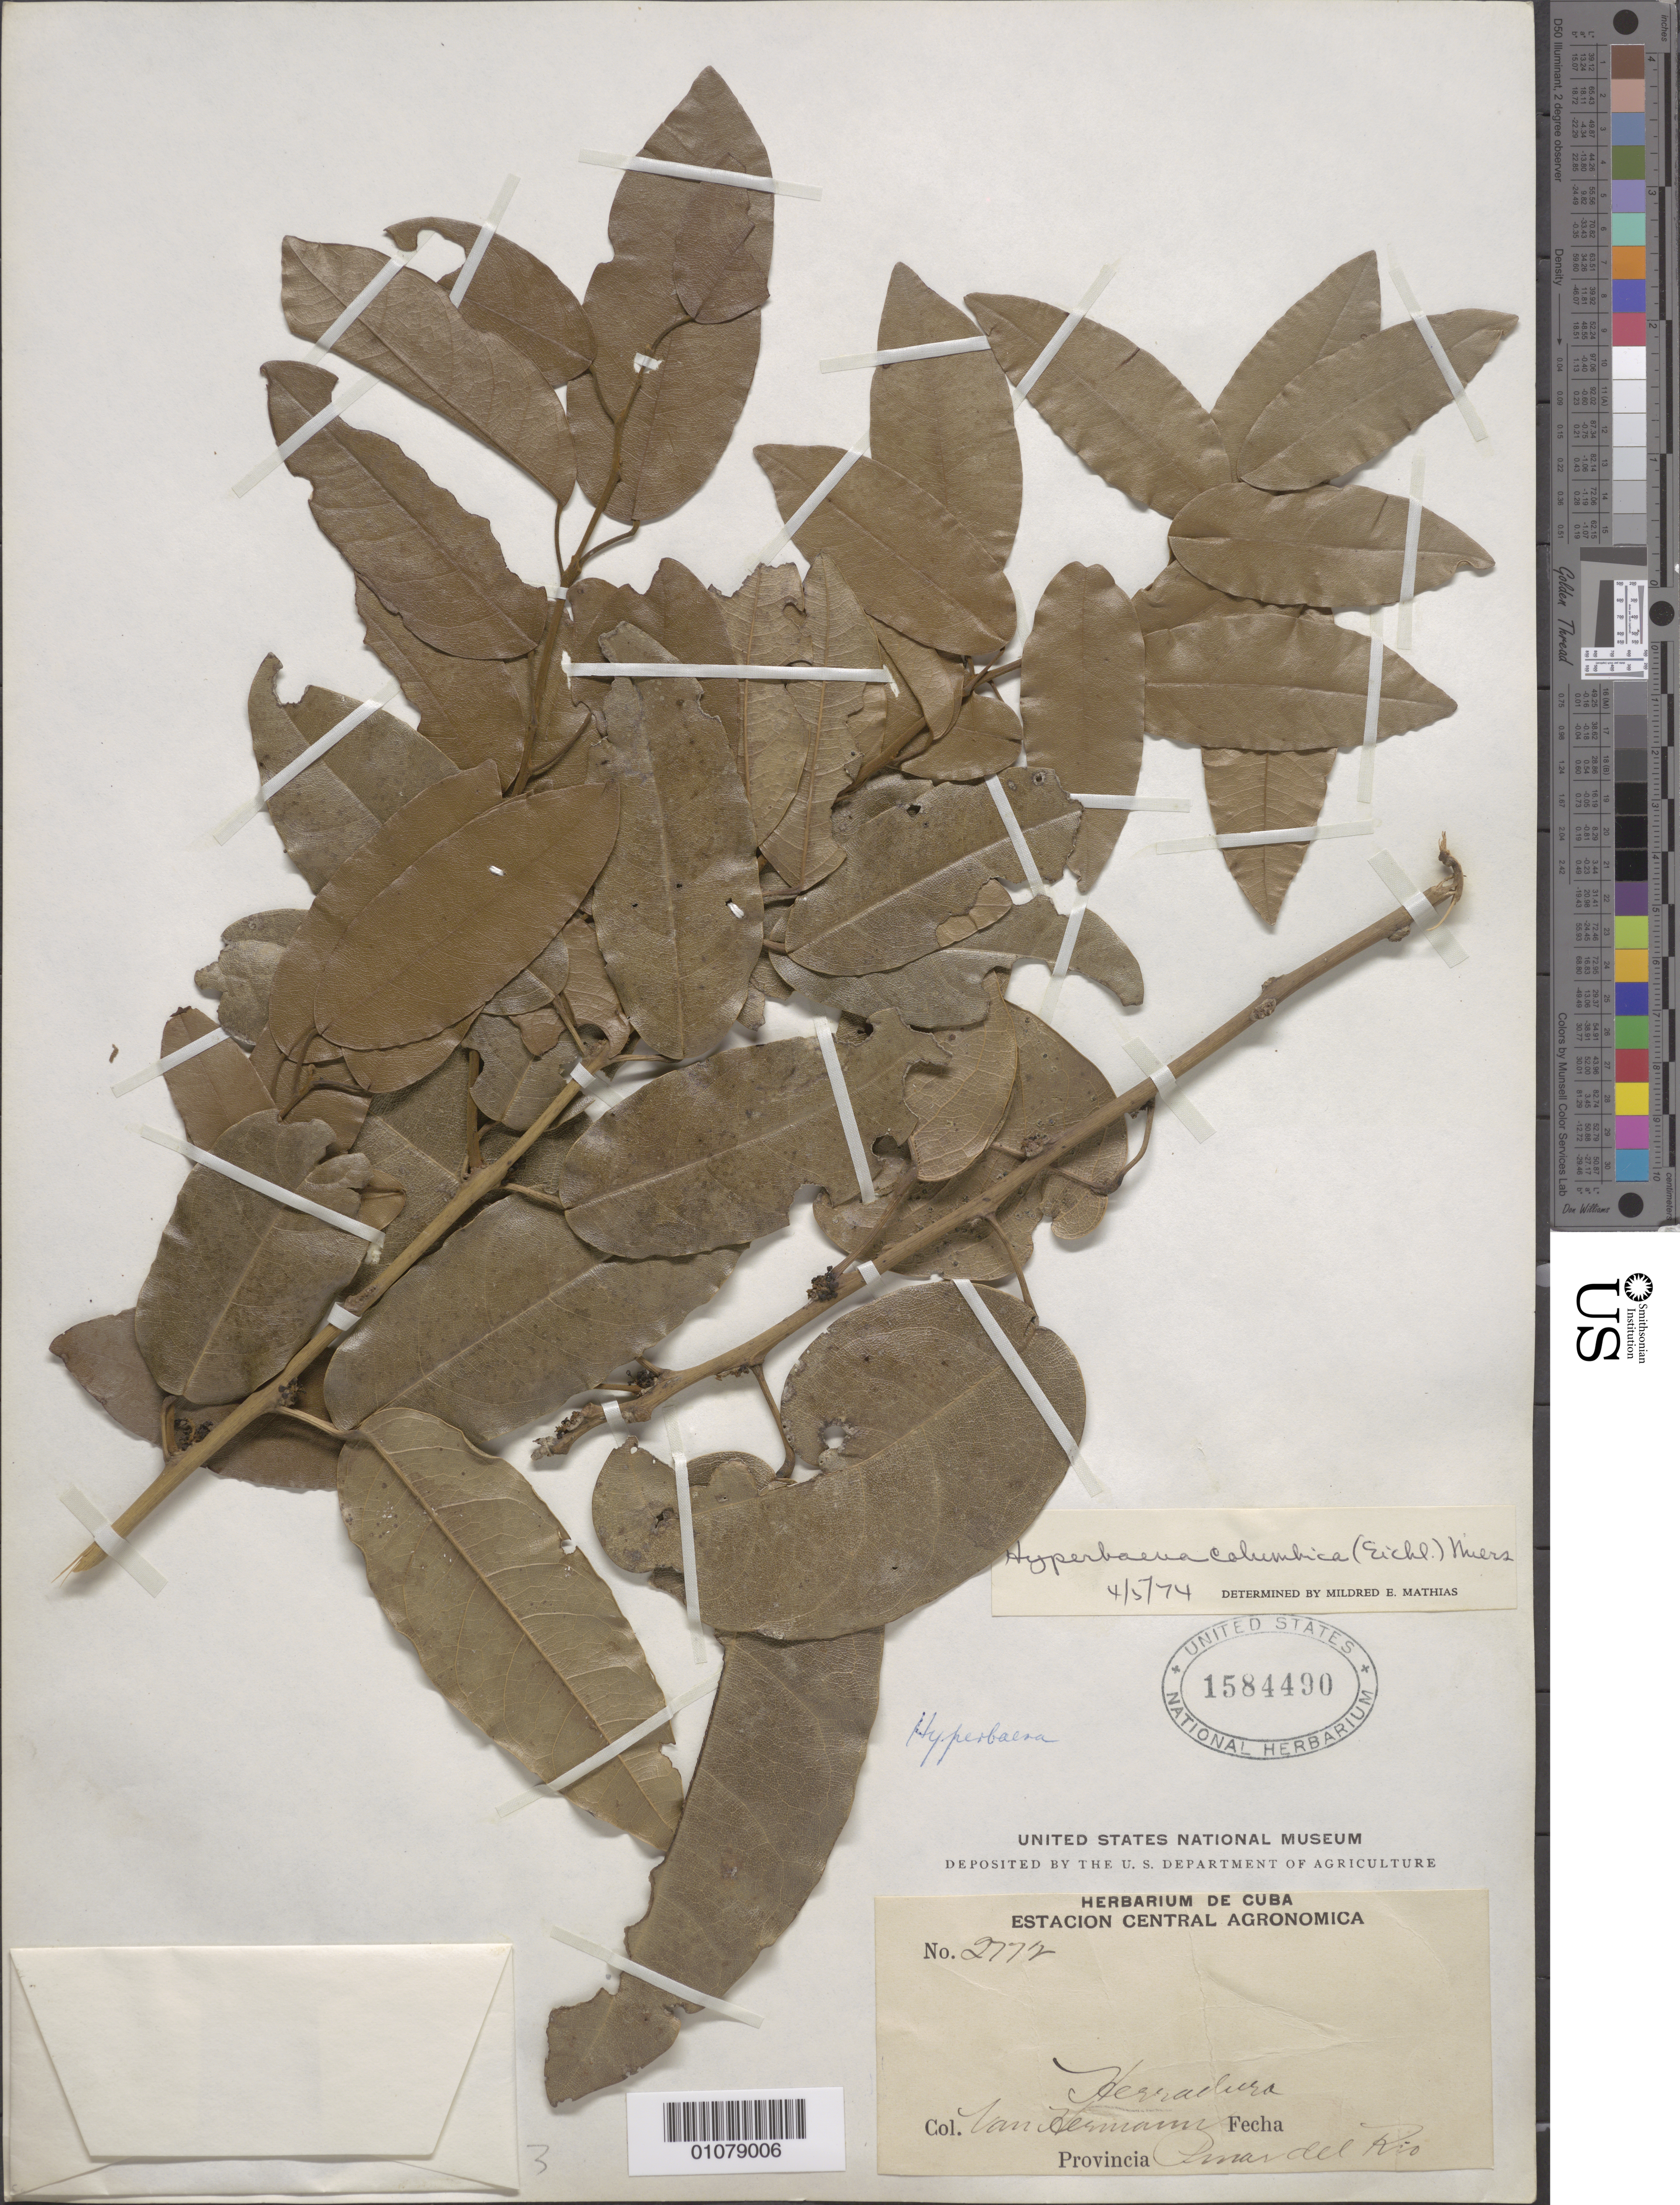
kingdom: Plantae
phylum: Tracheophyta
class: Magnoliopsida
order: Ranunculales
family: Menispermaceae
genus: Hyperbaena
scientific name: Hyperbaena columbica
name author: (Eichler) Miers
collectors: H. A. Van Hermann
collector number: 2772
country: Cuba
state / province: Pinar del Rio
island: Cuba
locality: Pinar del Rio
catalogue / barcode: US 1584490